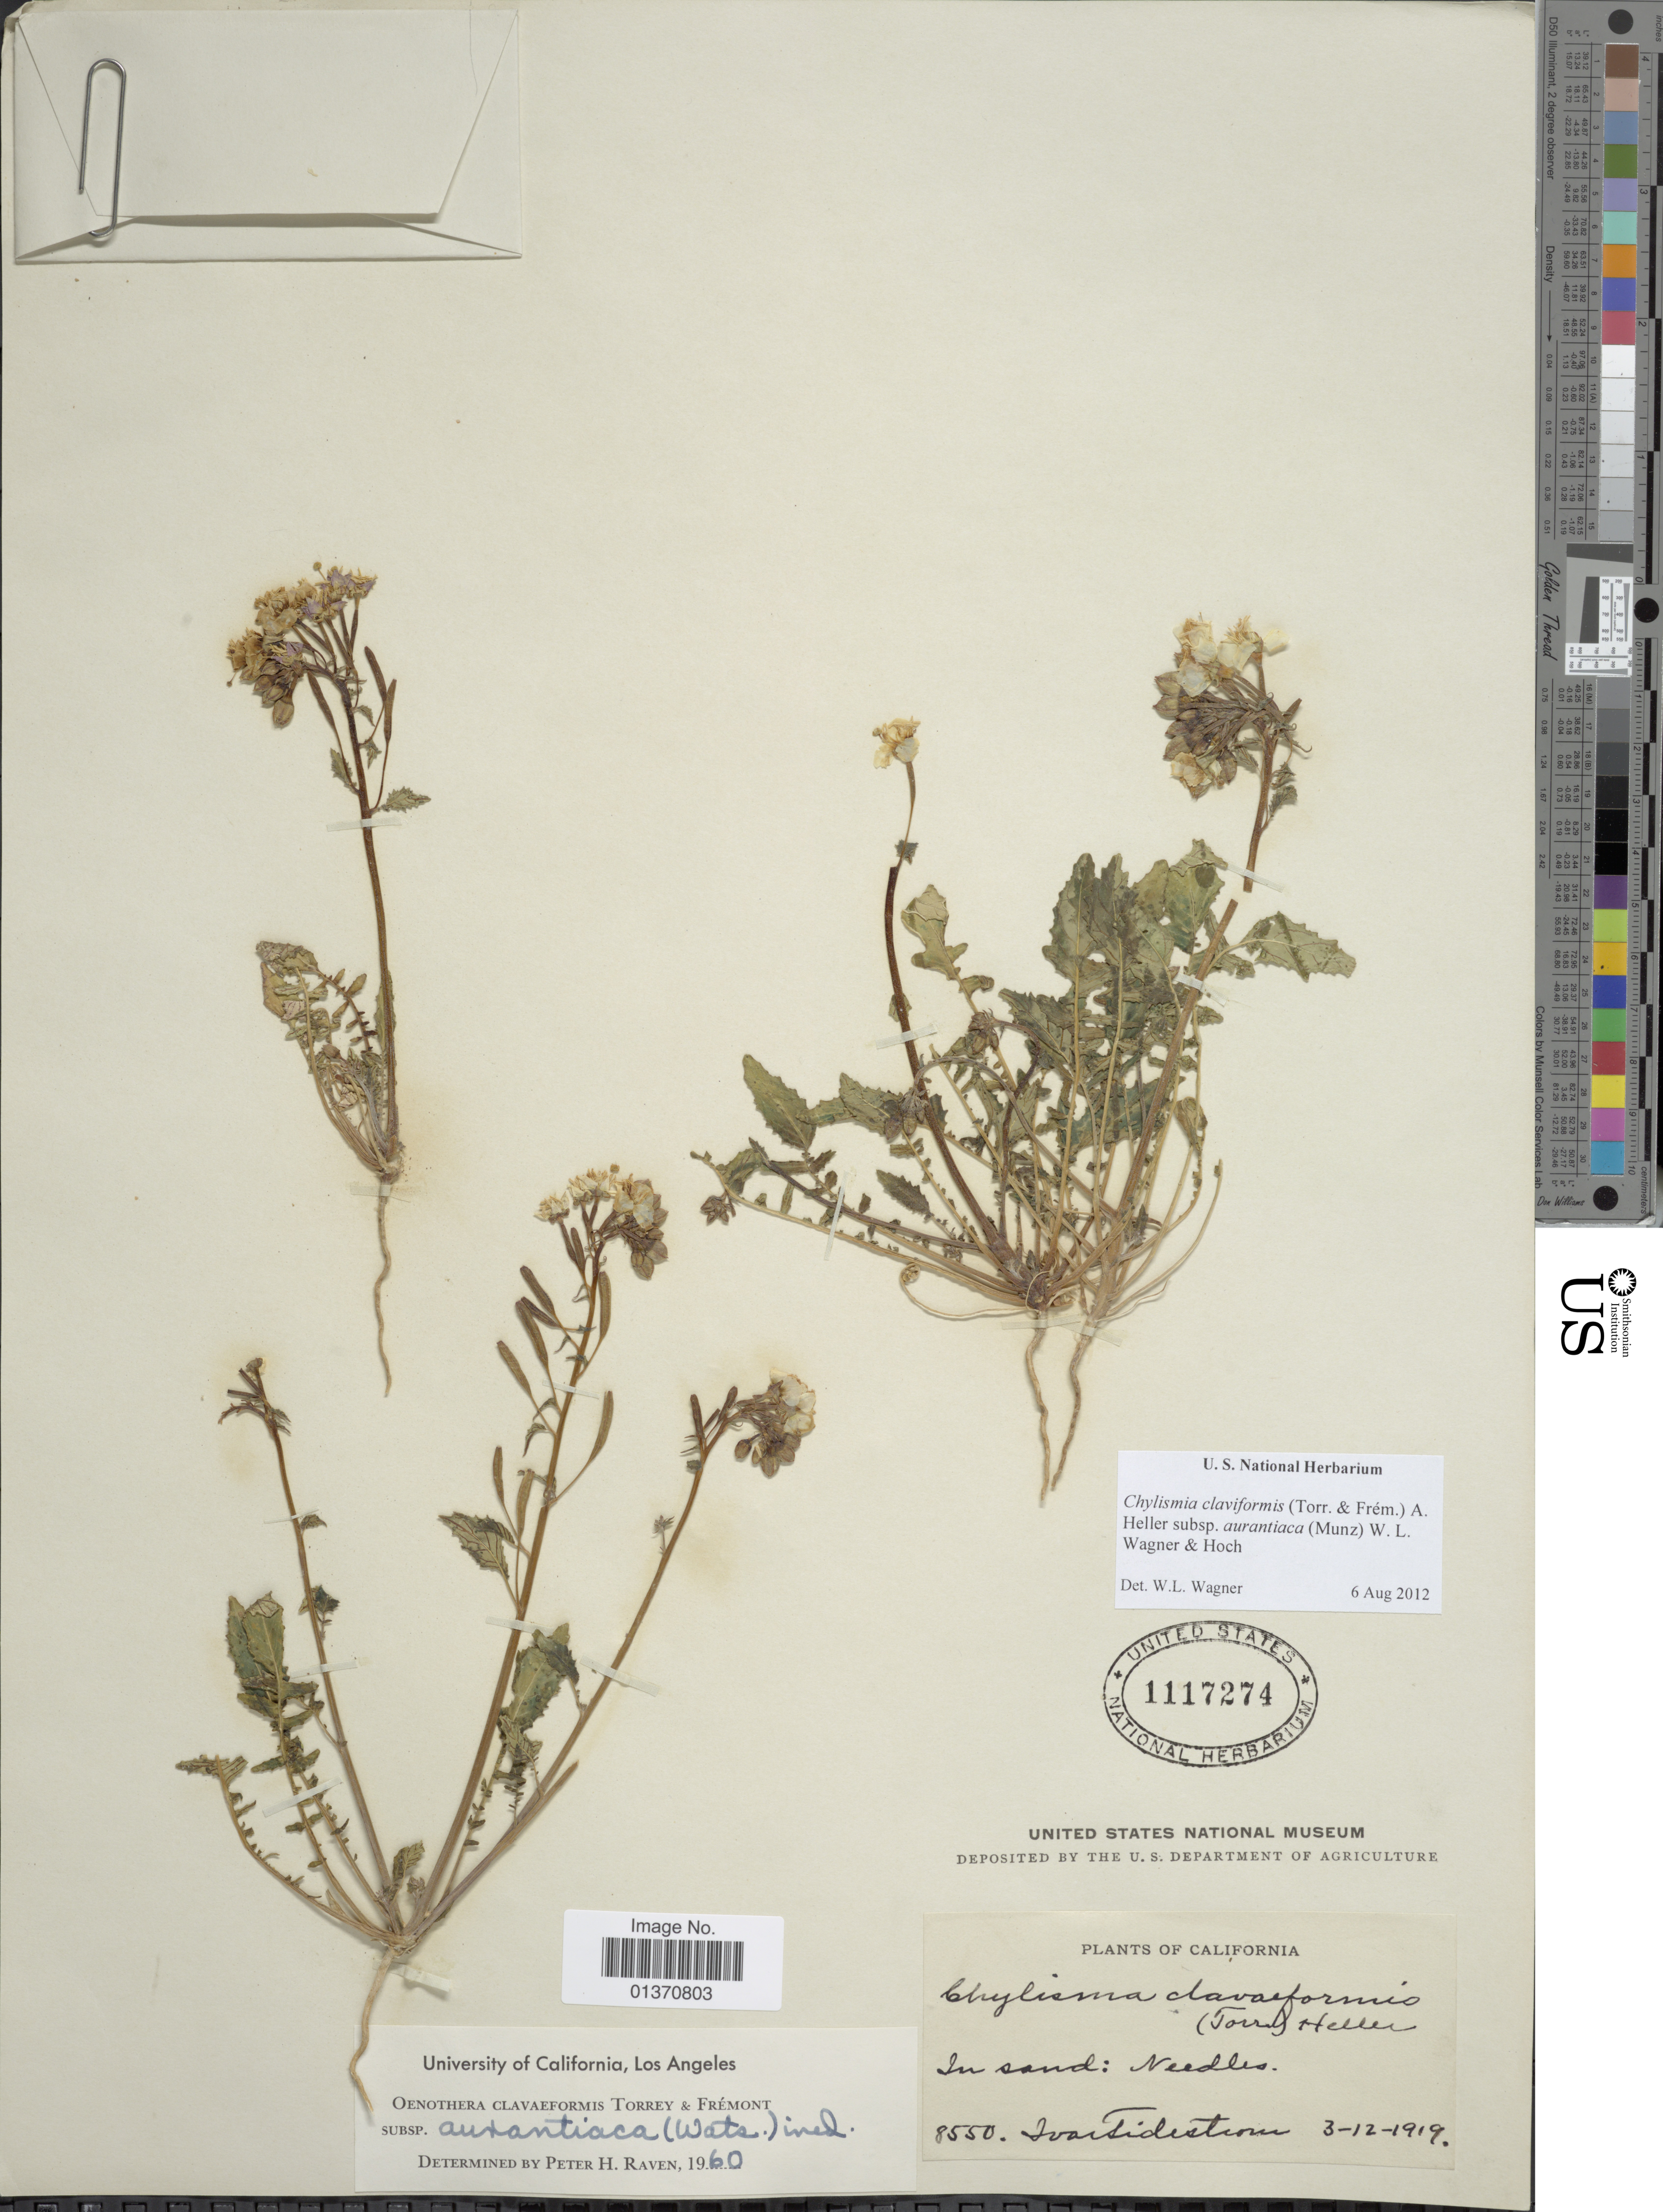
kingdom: Plantae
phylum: Tracheophyta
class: Magnoliopsida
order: Myrtales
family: Onagraceae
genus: Chylismia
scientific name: Chylismia claviformis subsp. aurantiaca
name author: (Munz) W.L. Wagner & Hoch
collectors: I. F. Tidestrom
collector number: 8550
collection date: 1919-03-12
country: United States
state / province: California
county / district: San Bernardino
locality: In sand: Needles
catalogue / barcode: US 1117274